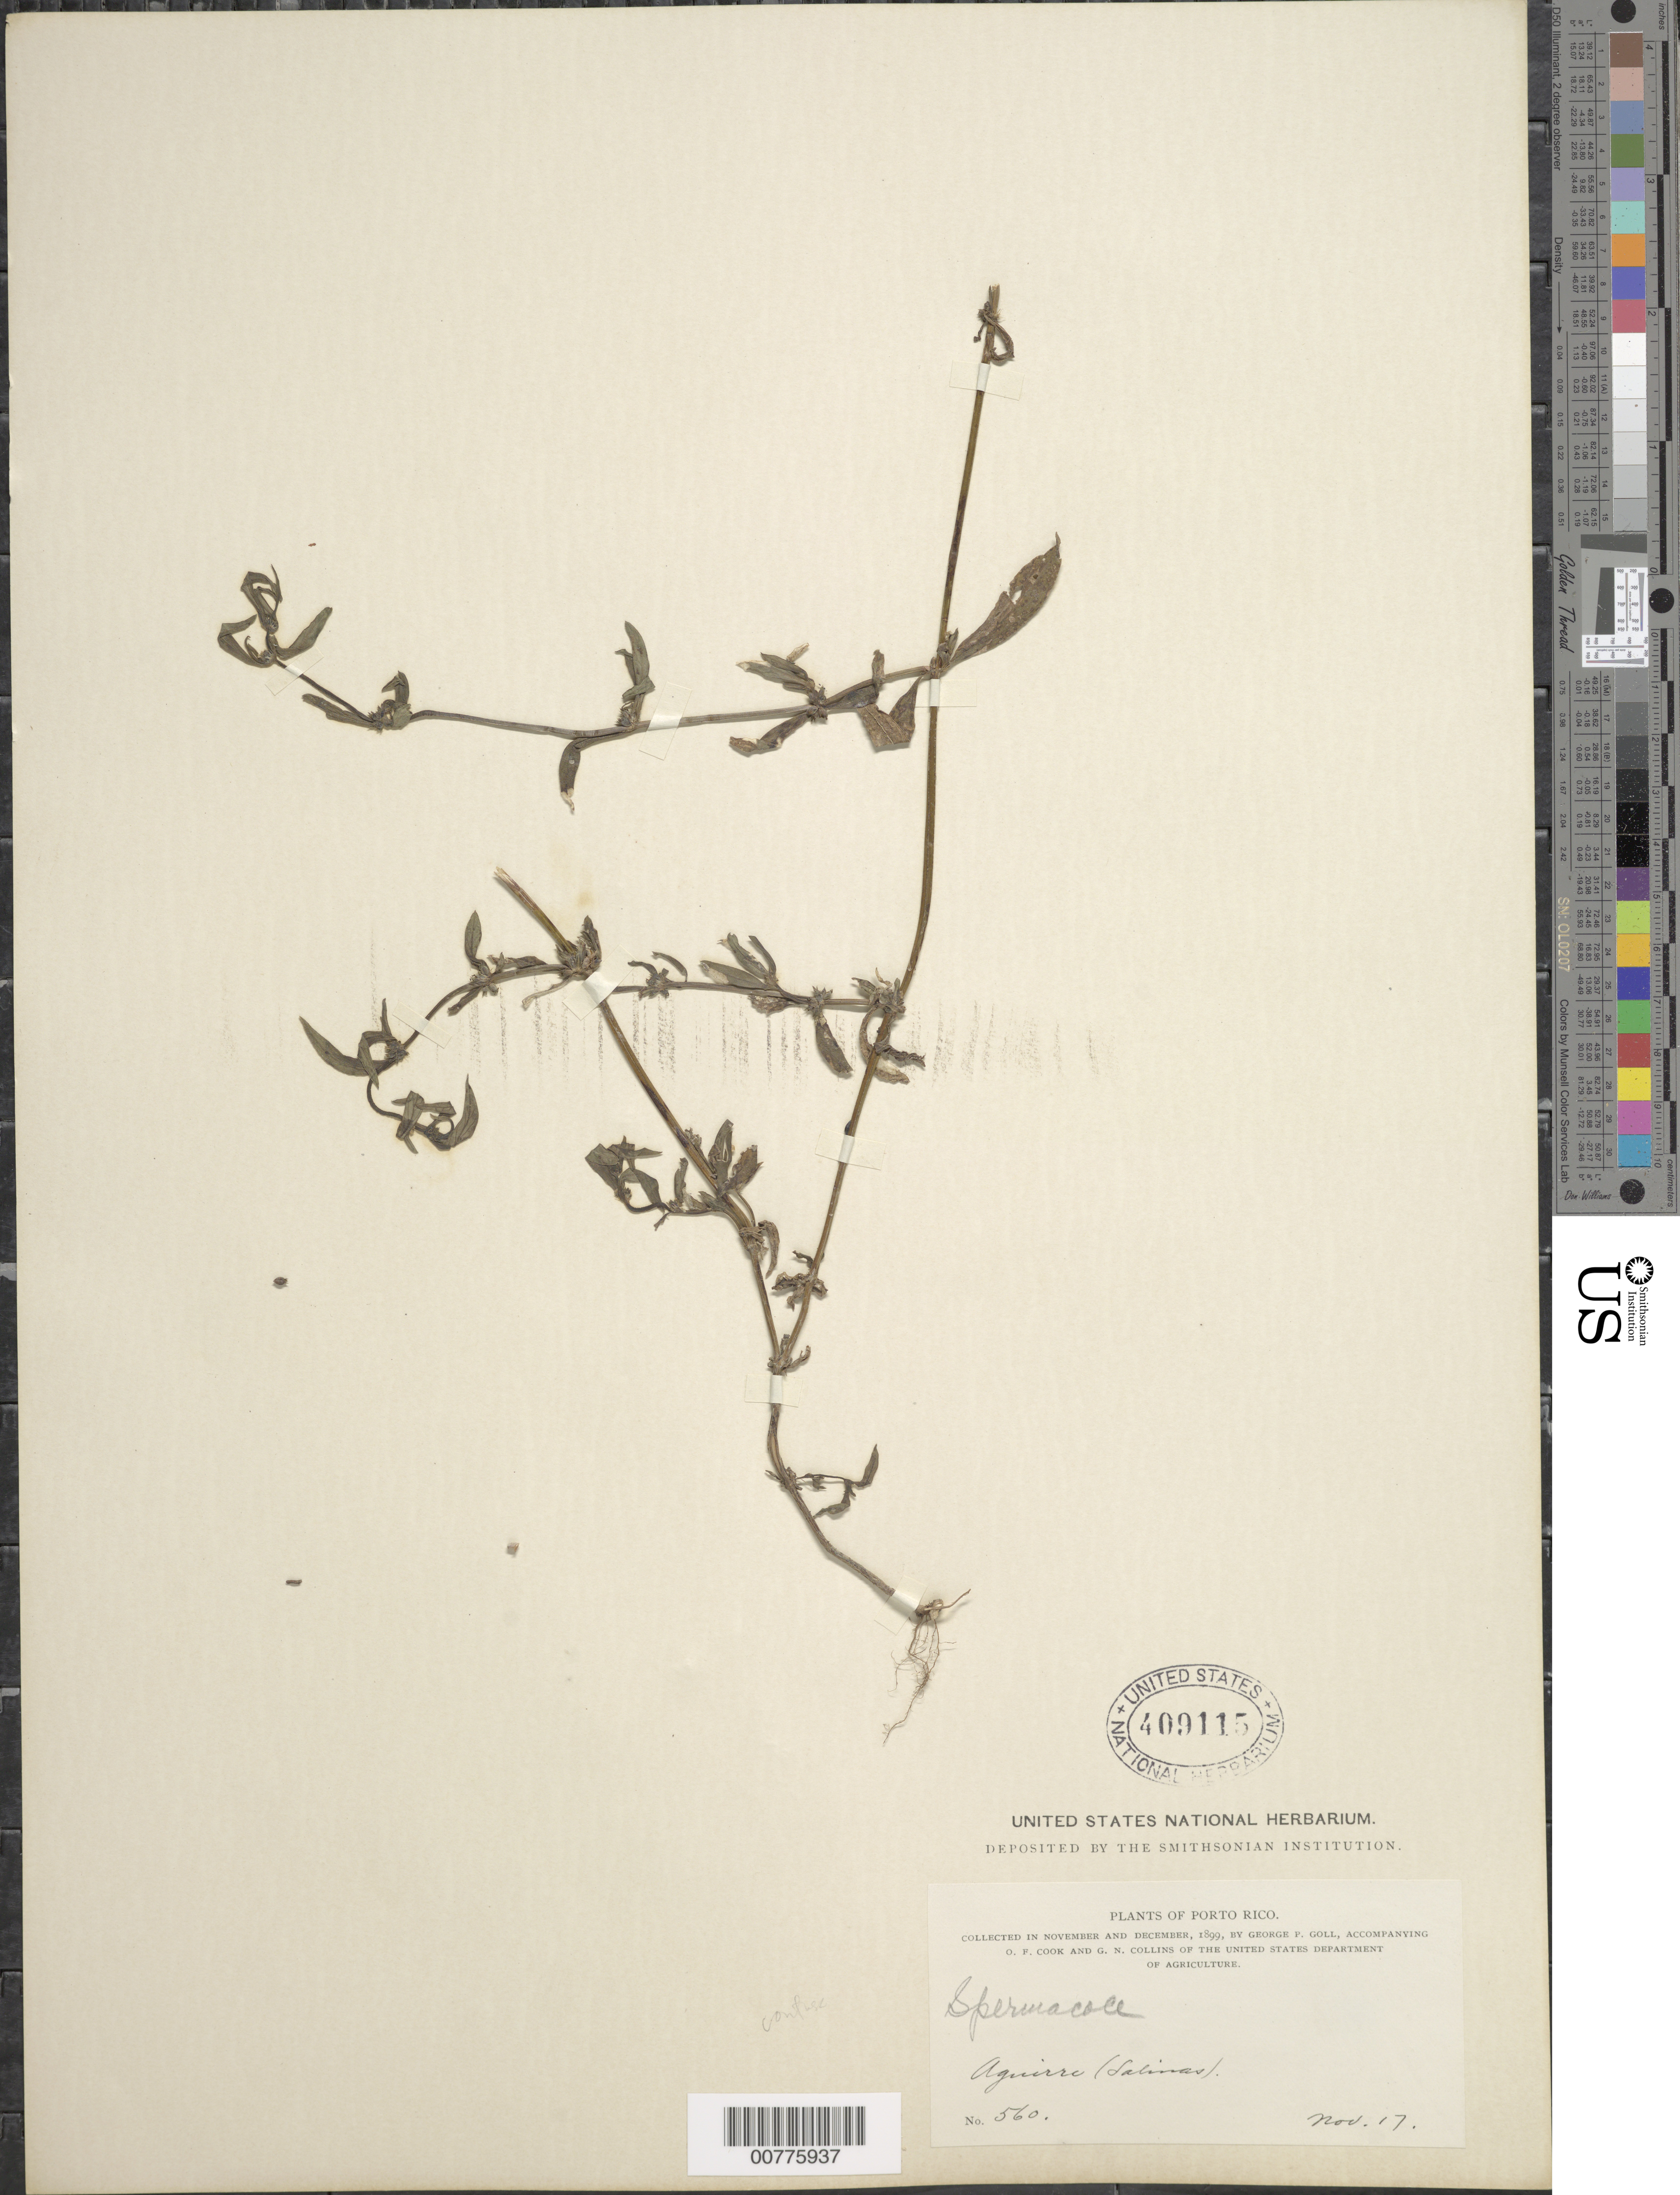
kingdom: Plantae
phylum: Tracheophyta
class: Magnoliopsida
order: Gentianales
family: Rubiaceae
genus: Spermacoce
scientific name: Spermacoce tenuior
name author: L.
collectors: G. Goll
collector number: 560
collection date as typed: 17 Nov 1899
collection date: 1899-11-17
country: Puerto Rico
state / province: Salinas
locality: Aguirre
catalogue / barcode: US 409115